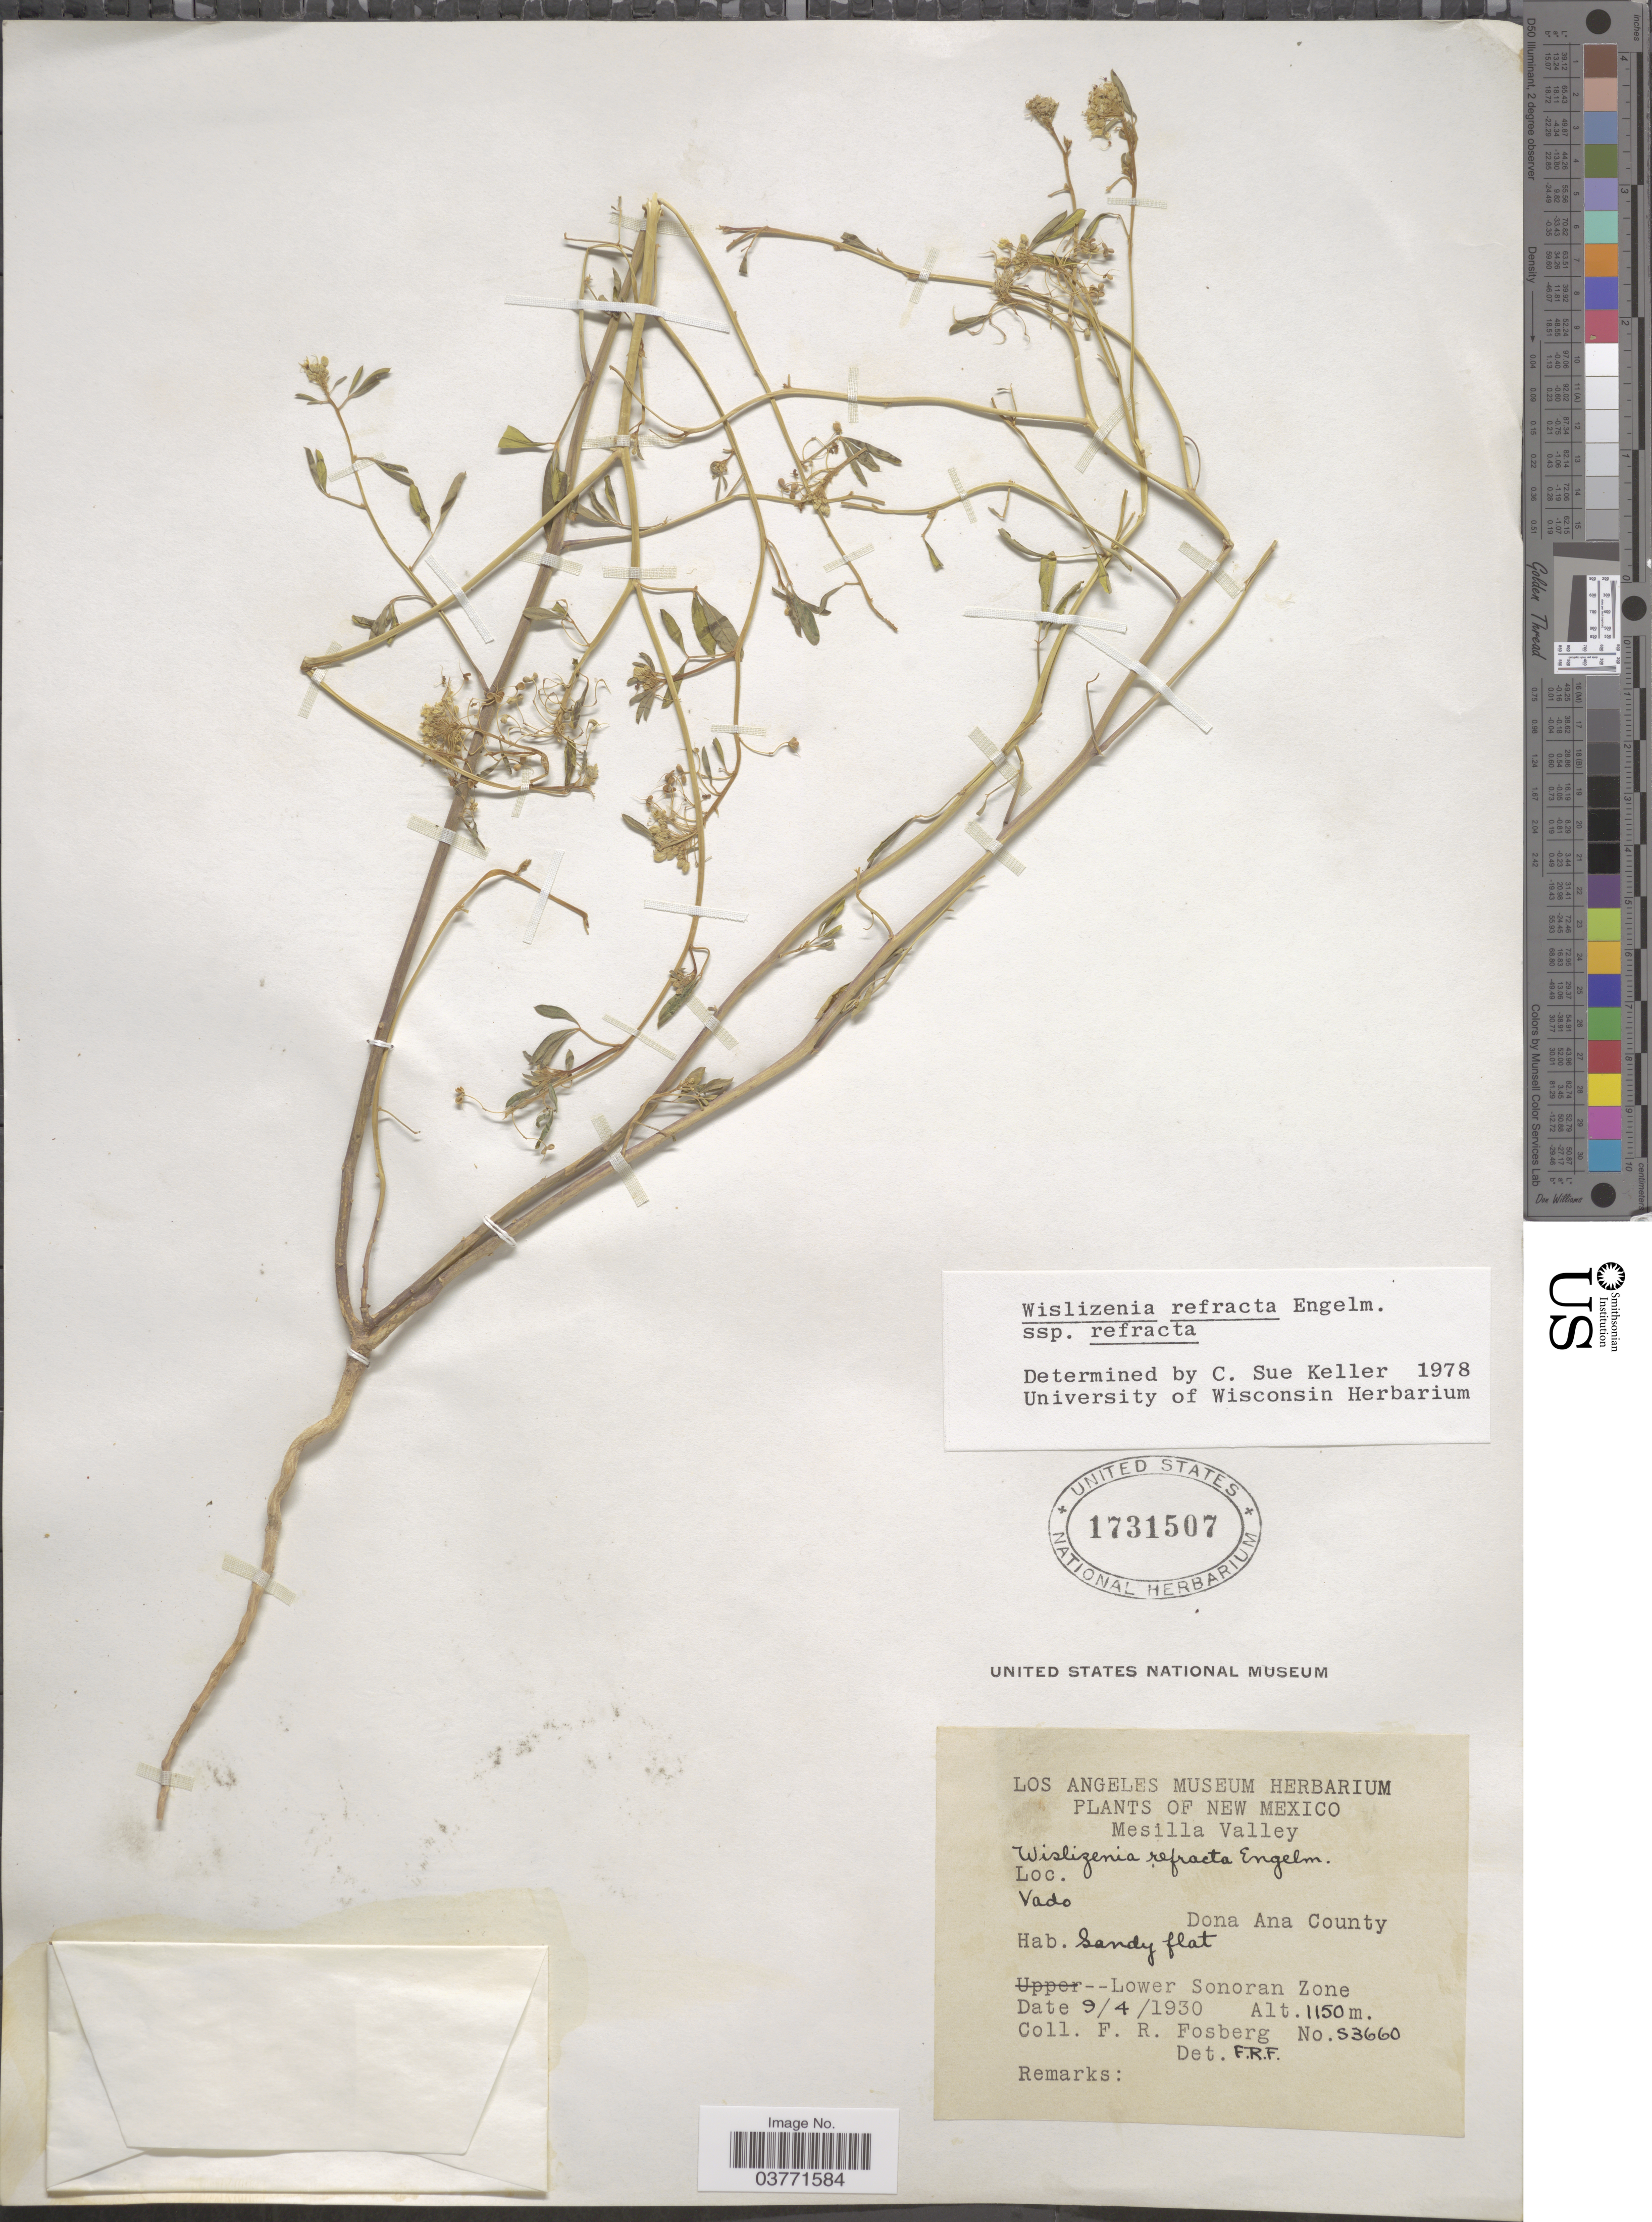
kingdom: Plantae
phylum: Tracheophyta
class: Magnoliopsida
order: Brassicales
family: Cleomaceae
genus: Cleomella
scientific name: Cleomella refracta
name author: (Engelm.) J.C. Hall & Roalson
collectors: F. R. Fosberg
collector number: S3660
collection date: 1930-09-04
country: United States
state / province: New Mexico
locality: Mesilla Valley. Vado. Dona Ana County. Lower Sonoran Zone.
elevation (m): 1150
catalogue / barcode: US 1731507